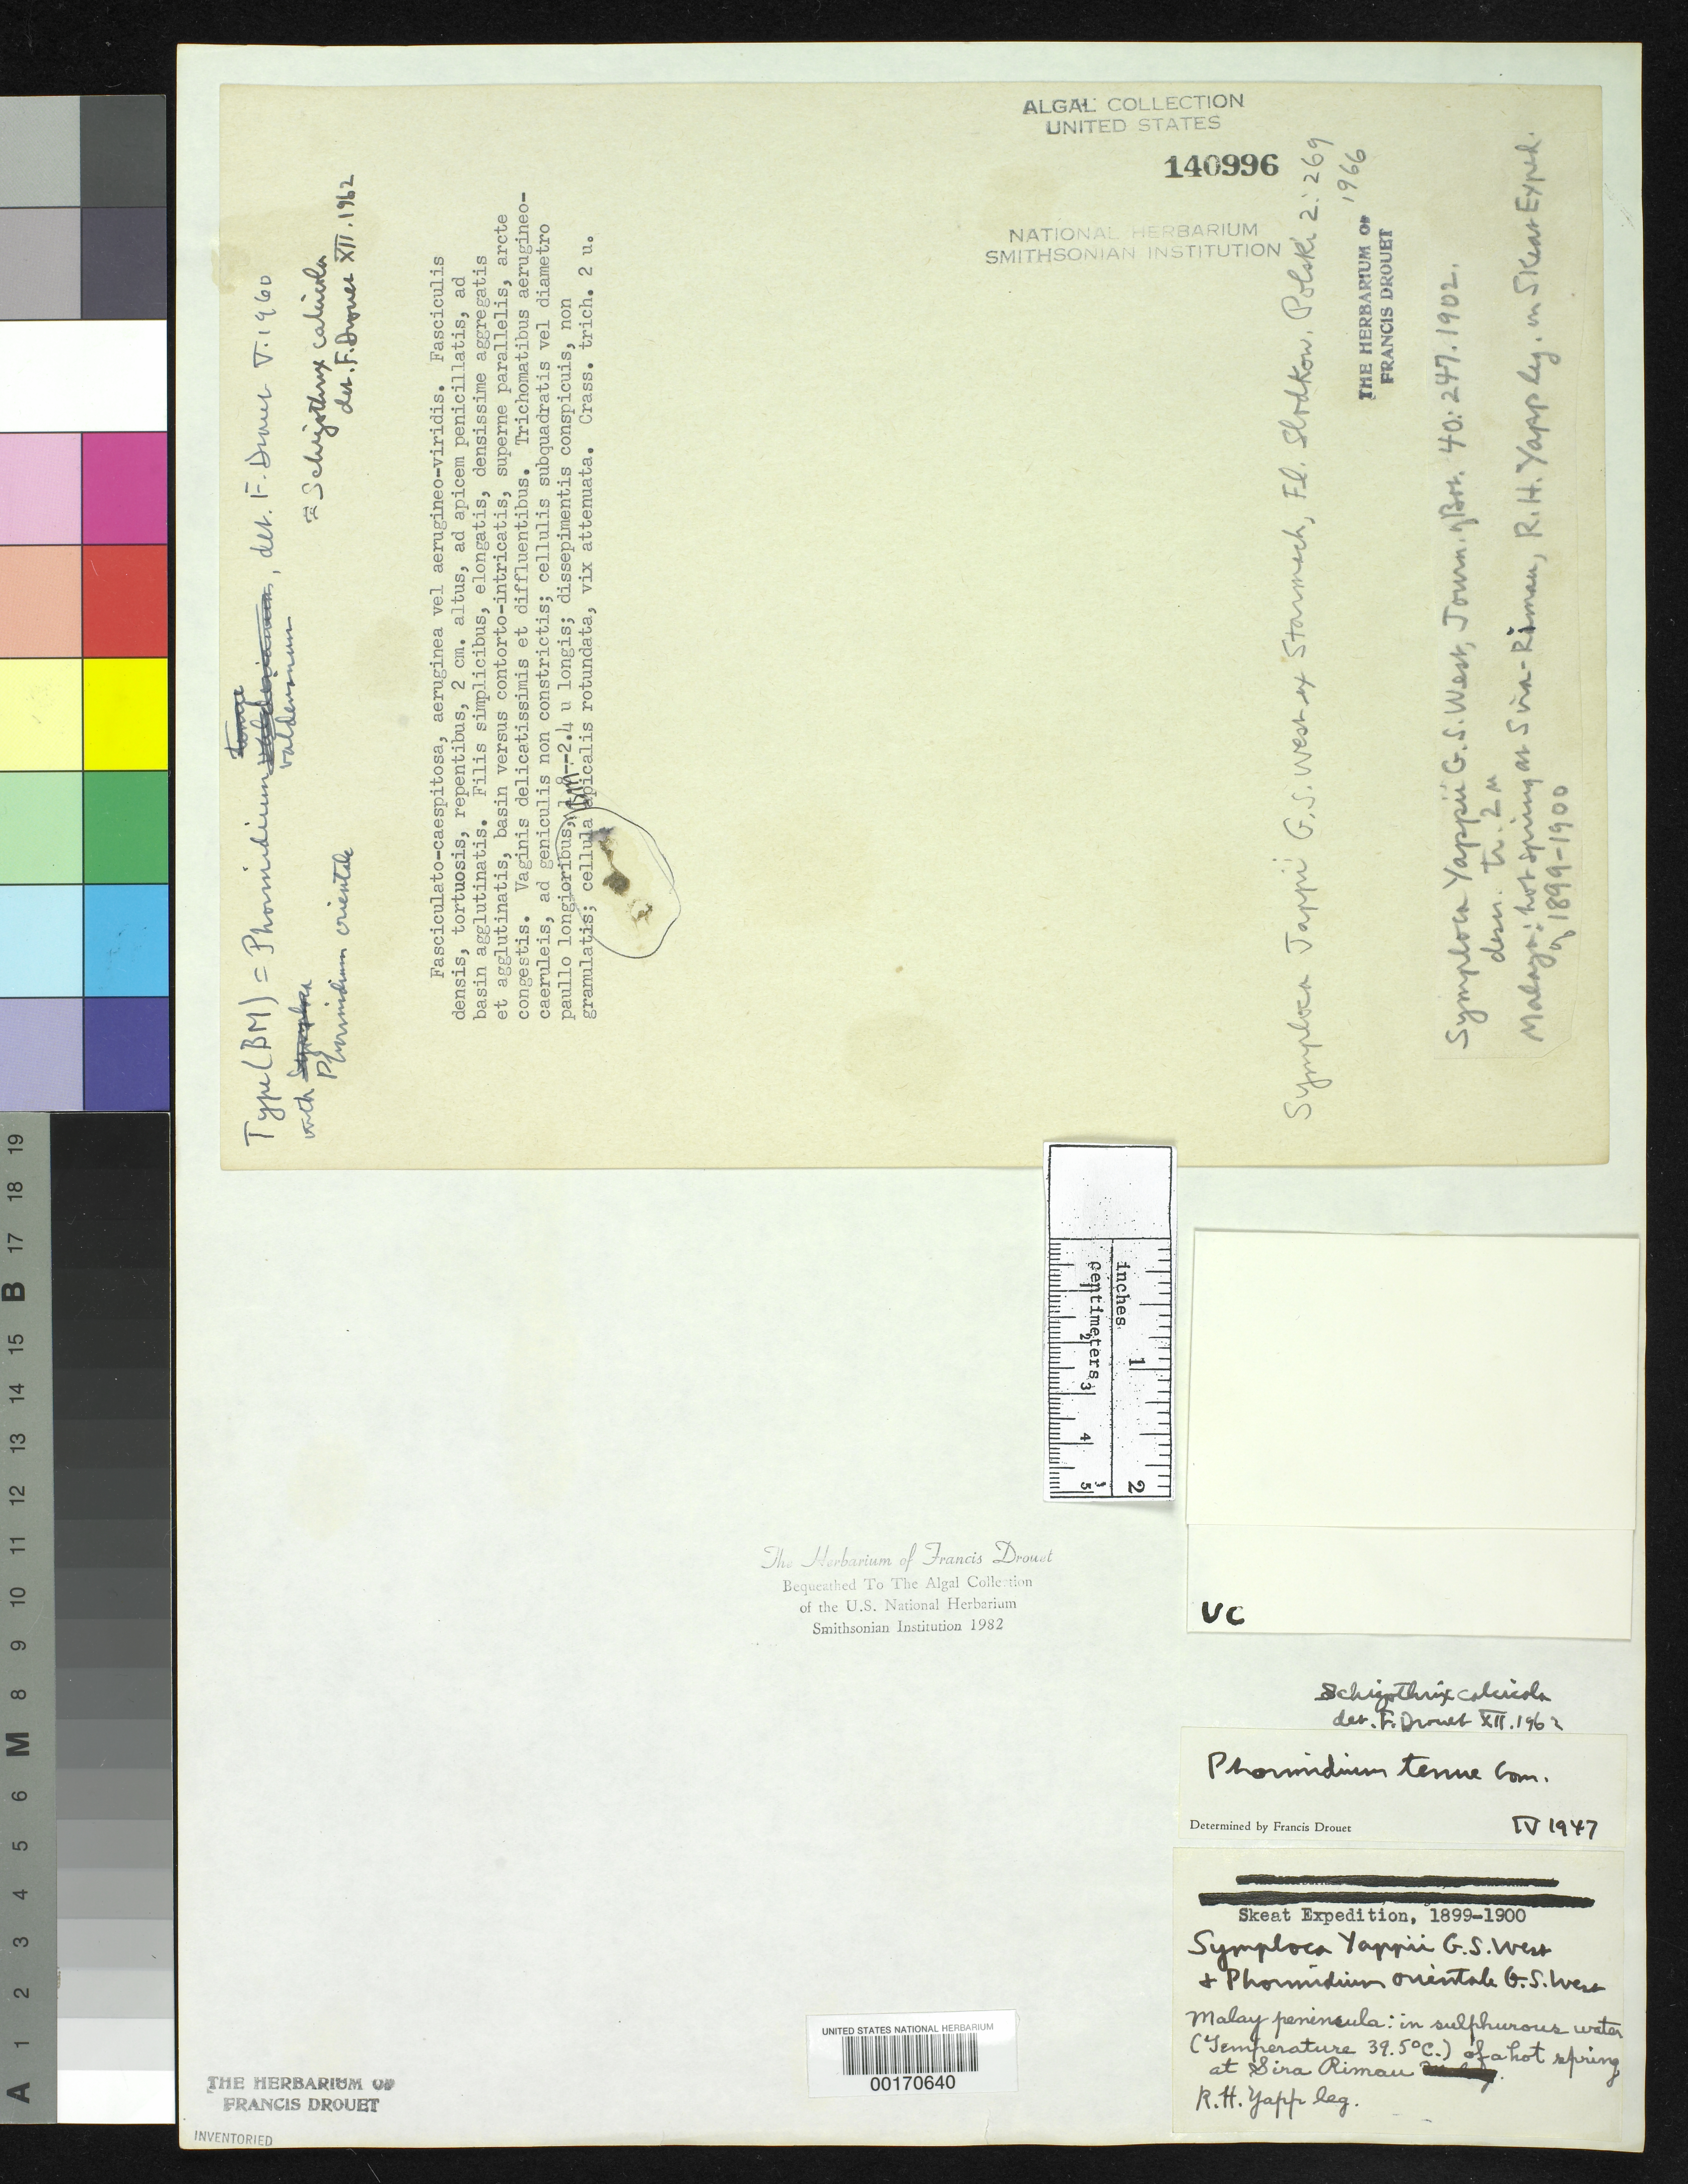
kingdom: Bacteria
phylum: Cyanobacteria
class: Cyanobacteriia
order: Cyanobacteriales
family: Coleofasciculaceae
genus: Symploca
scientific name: Symploca yappii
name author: G.S. West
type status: Isotype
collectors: R. Yapp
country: Malaysia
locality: Sira Rimau. [Malay Peninsula]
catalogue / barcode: US 140996